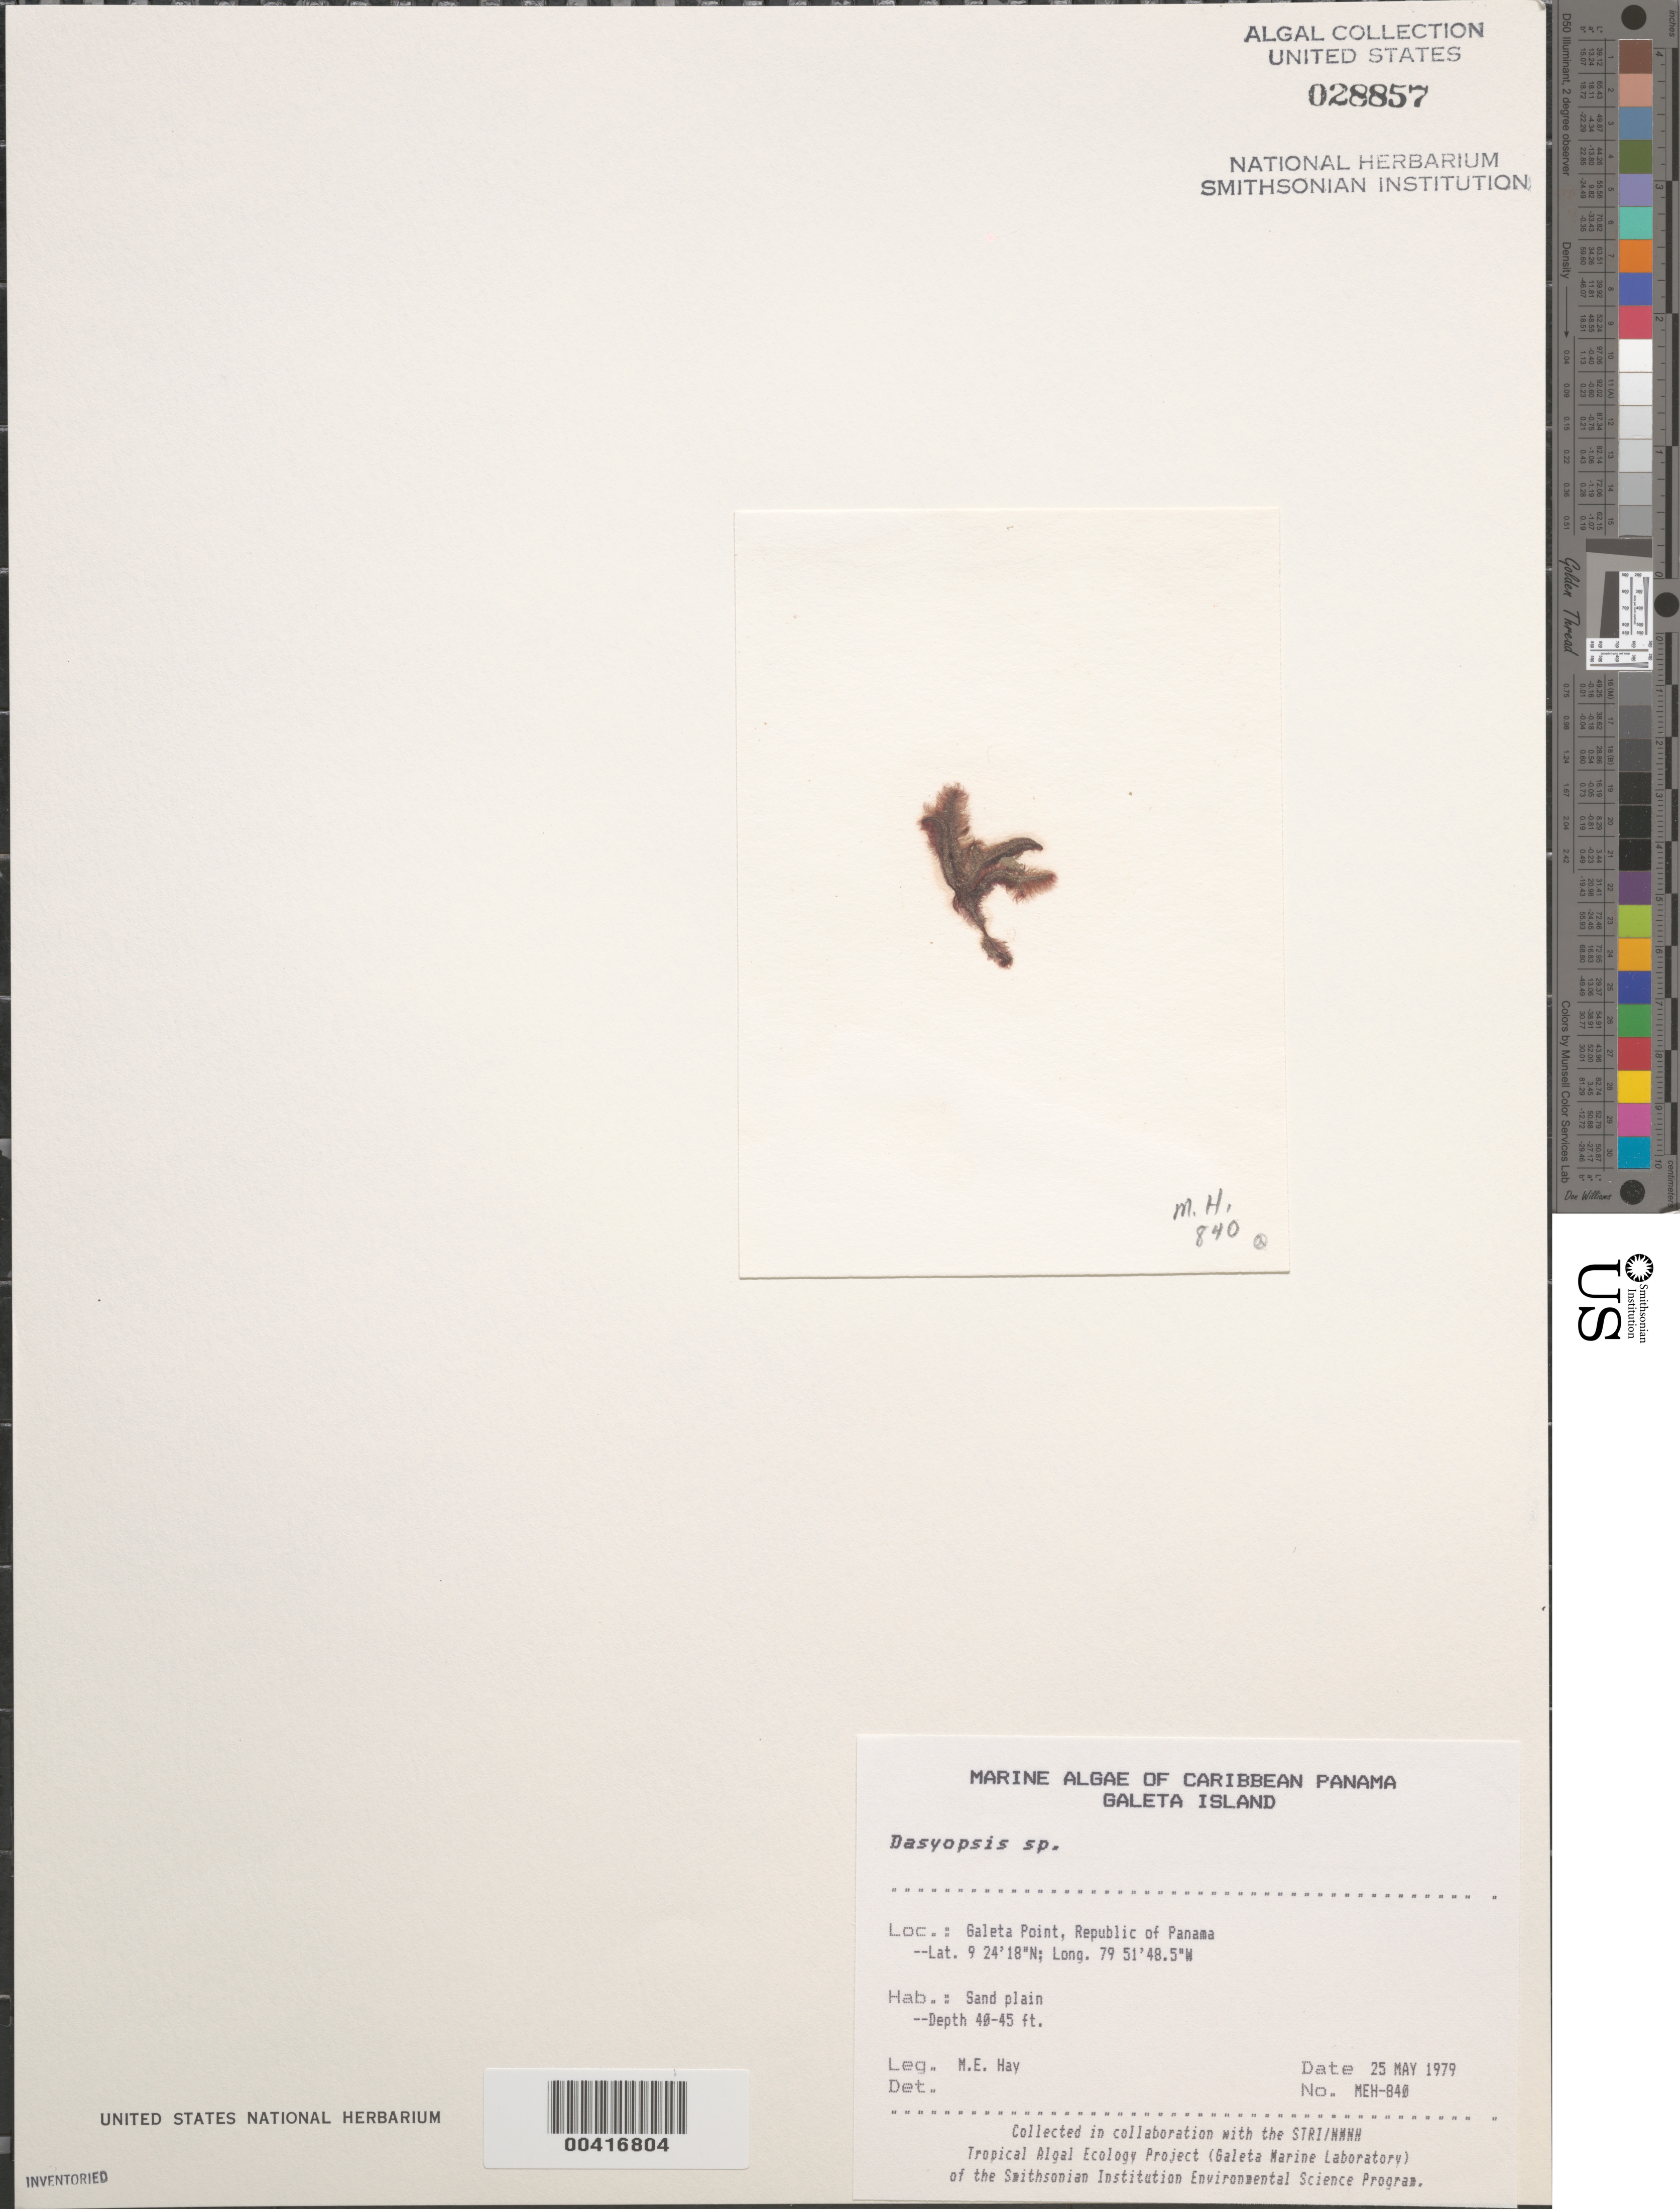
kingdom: Plantae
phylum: Rhodophyta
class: Florideophyceae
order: Ceramiales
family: Dasyaceae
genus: Dasyopsis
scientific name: Dasyopsis sp.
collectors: M. E. Hay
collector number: MEH-840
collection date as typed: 25 May 1979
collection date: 1979-05-25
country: Panama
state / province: Colón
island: Galeta Island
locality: Galeta Point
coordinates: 9 24' 18" N, 79 51' 48.5" W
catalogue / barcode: US 28857